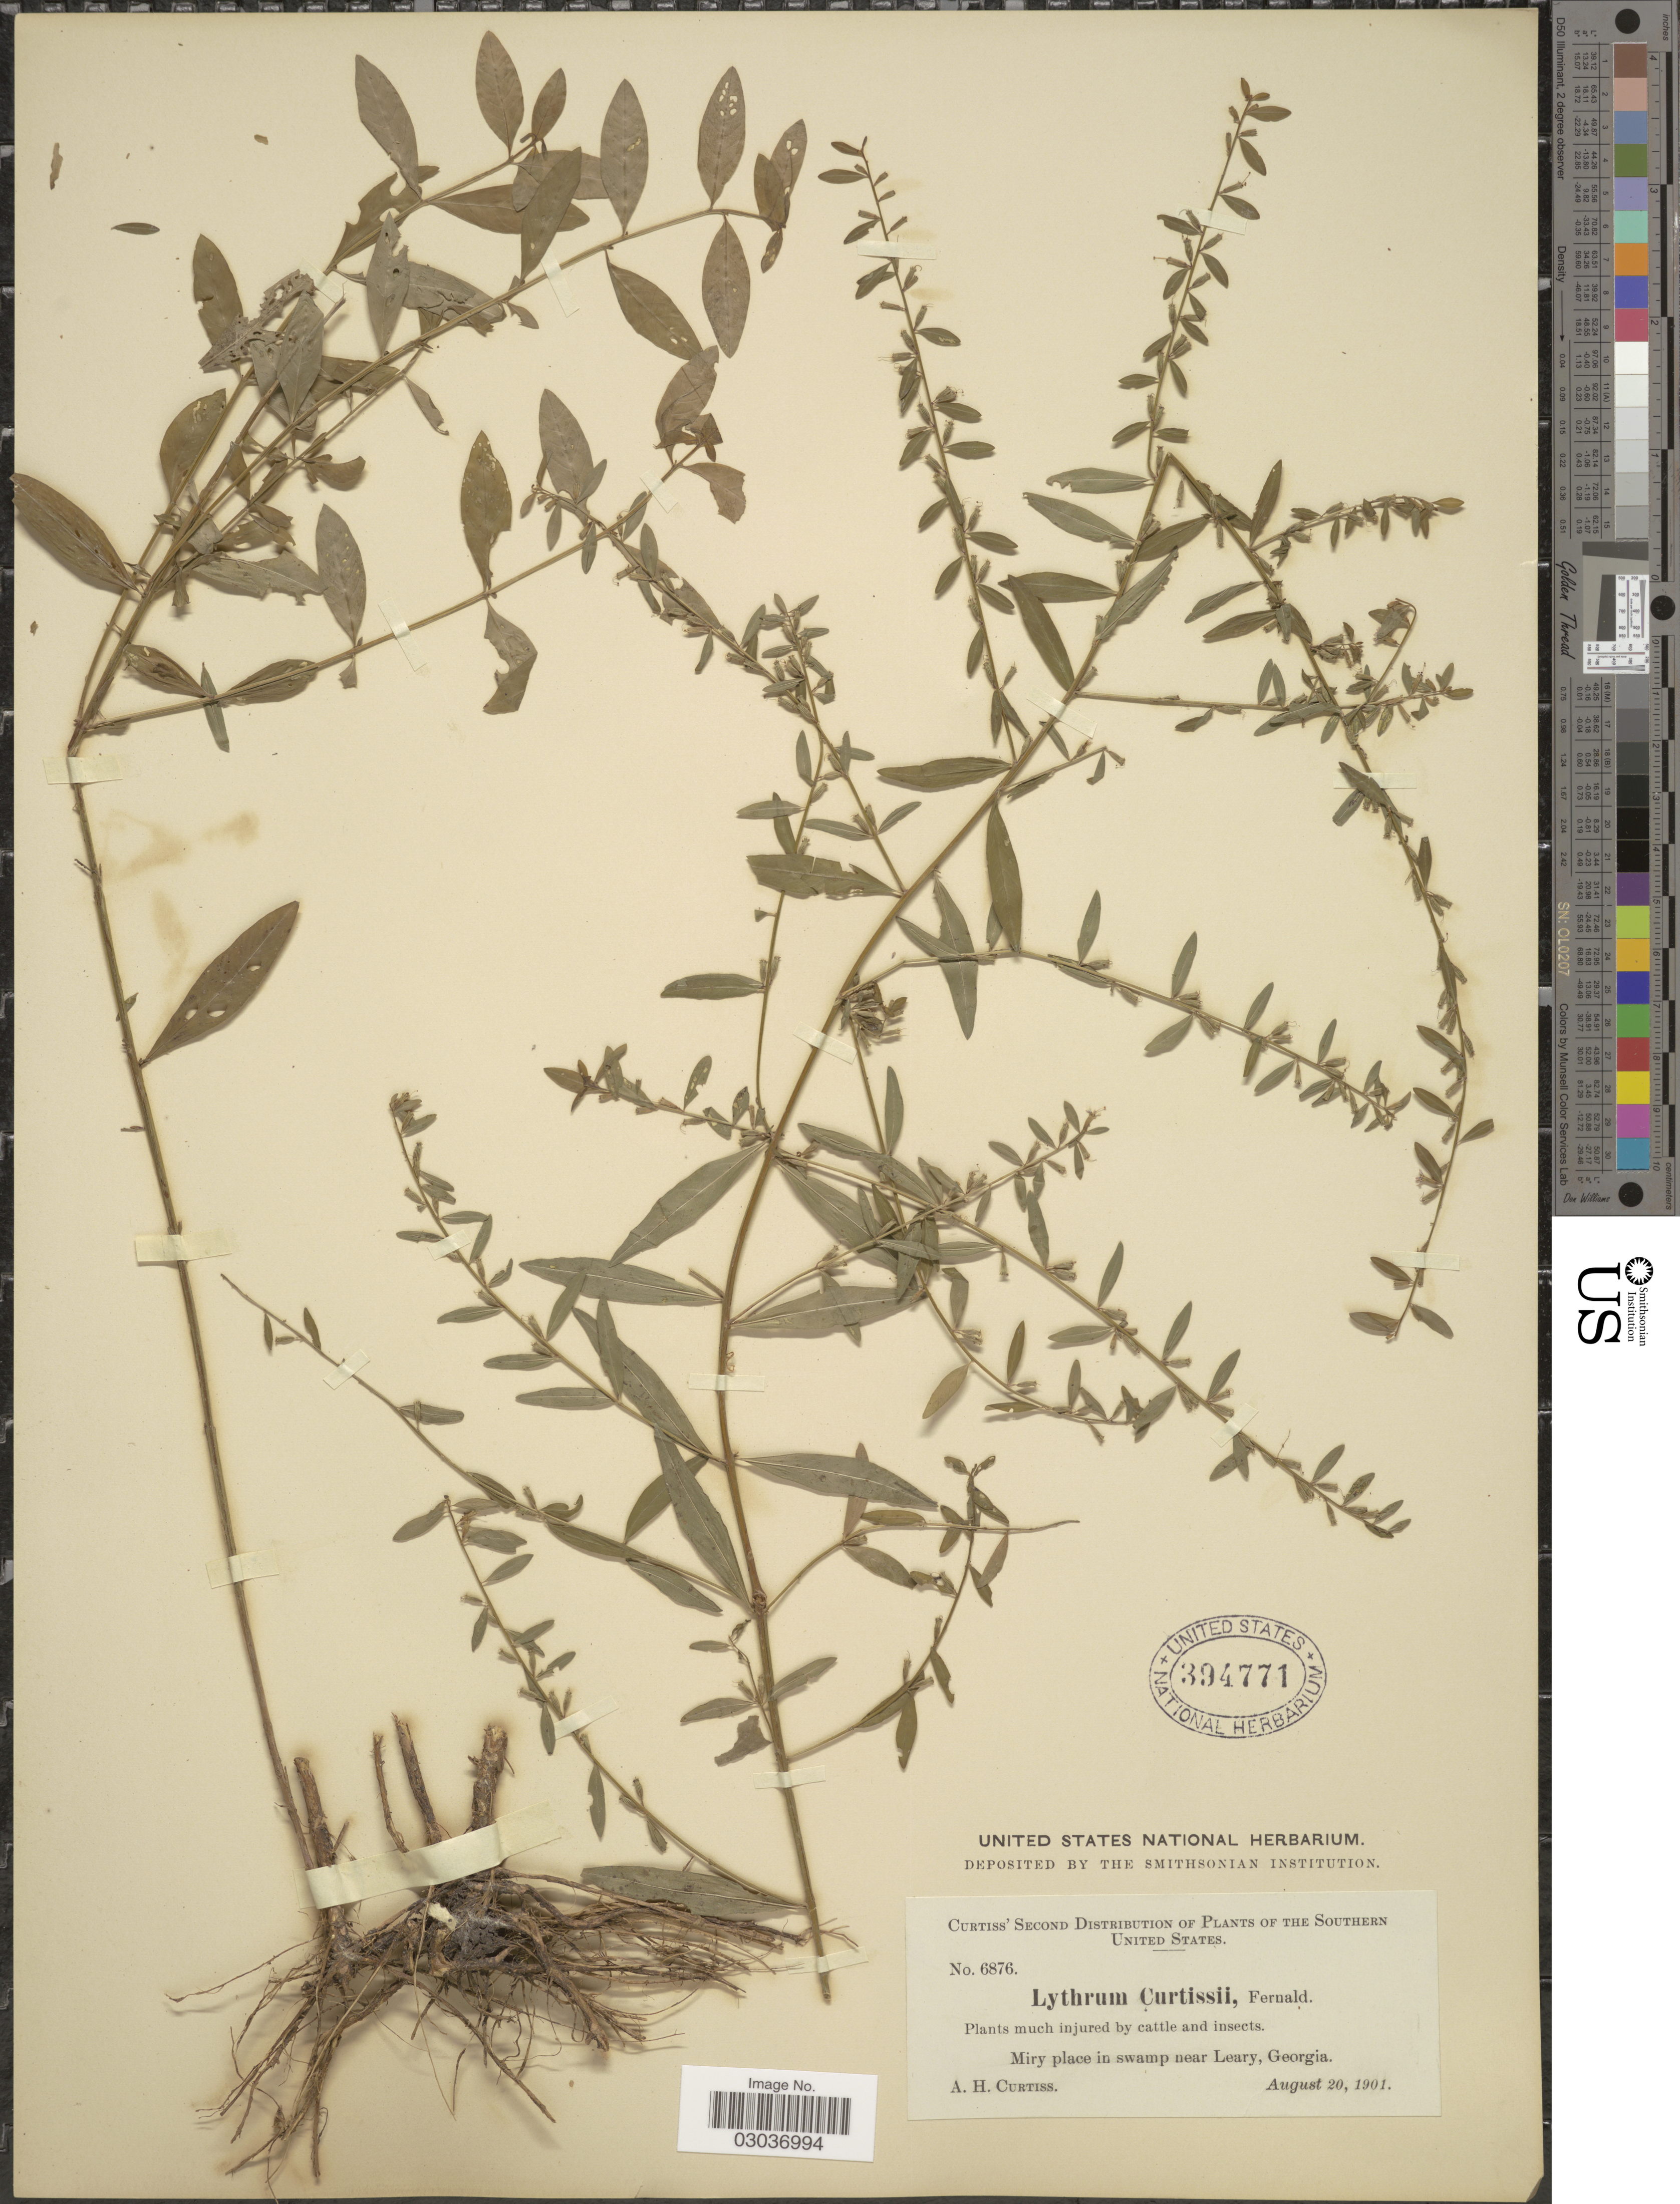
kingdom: Plantae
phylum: Tracheophyta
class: Magnoliopsida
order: Myrtales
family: Lythraceae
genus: Lythrum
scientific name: Lythrum curtissii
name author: Fernald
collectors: A. H. Curtiss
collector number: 6876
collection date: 1901-08-20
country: United States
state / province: Georgia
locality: The Southern Unites States, Miry place in swamp near Leary.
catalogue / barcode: US 394771